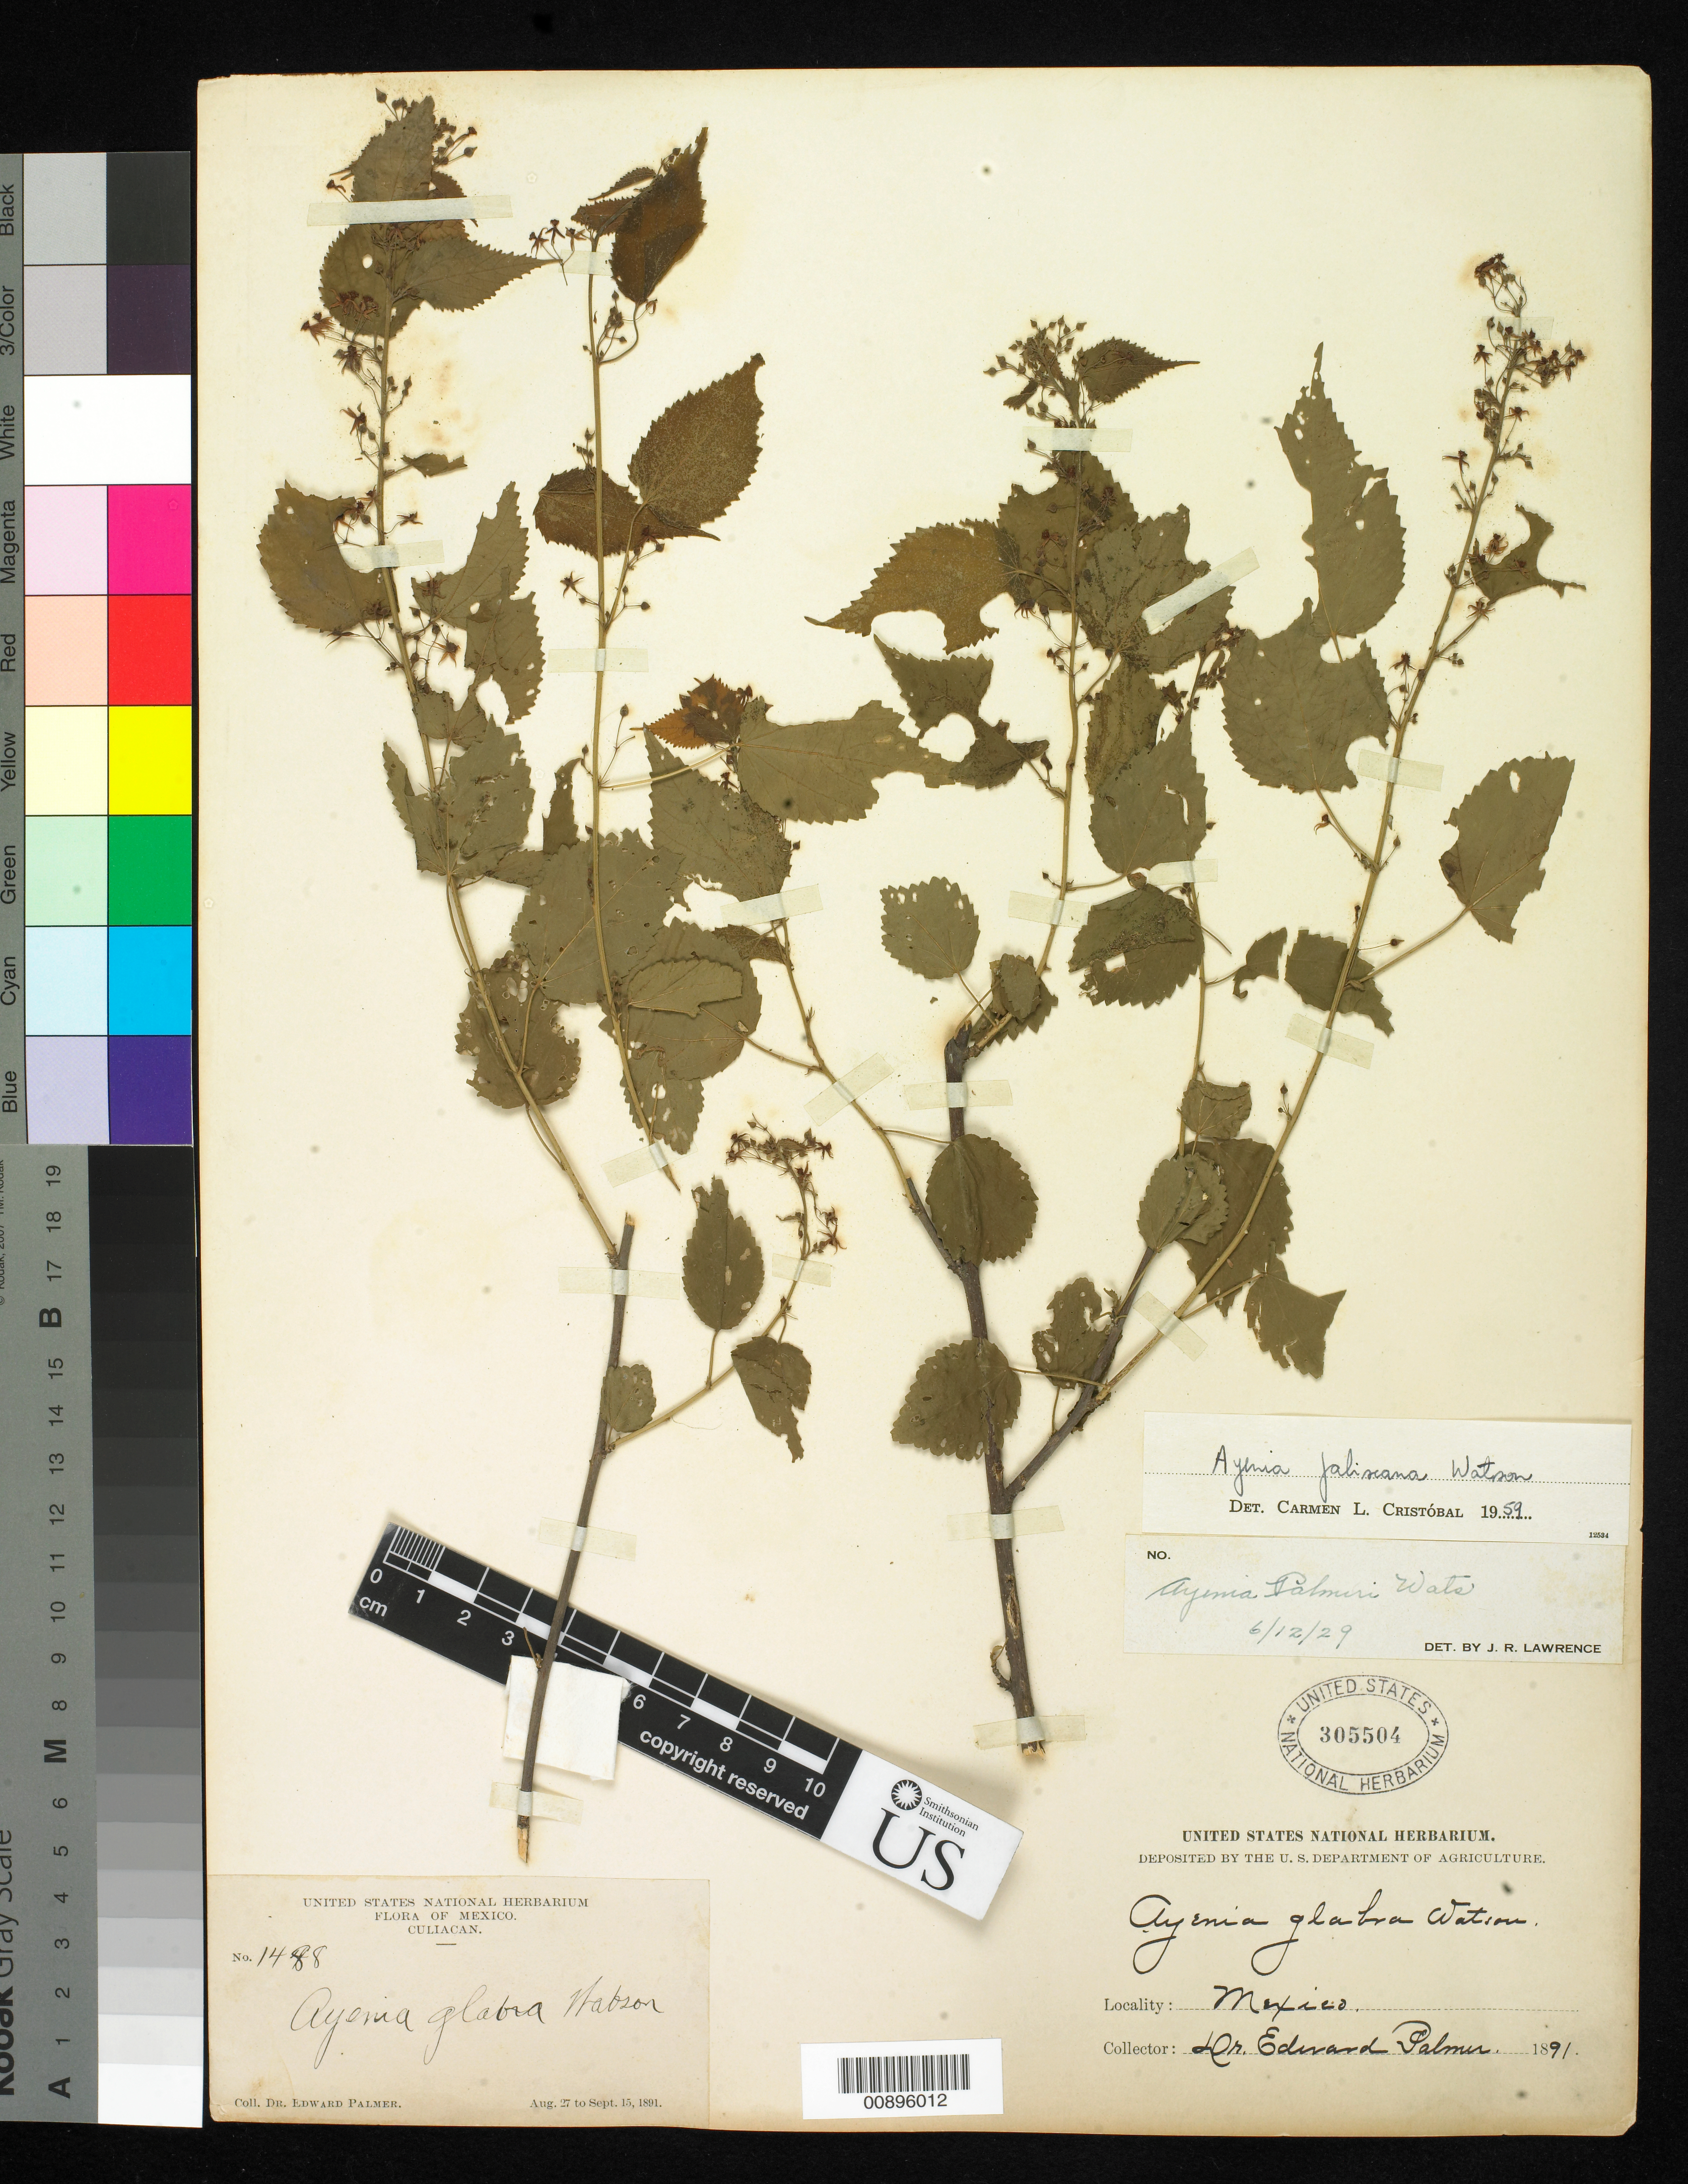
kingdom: Plantae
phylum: Tracheophyta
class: Magnoliopsida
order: Malvales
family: Malvaceae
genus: Ayenia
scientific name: Ayenia jaliscana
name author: S. Watson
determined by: (CTES) Instituto de Botanica del Nordeste - Facultad de Ciencias Agrarias - Herbario "Dra. Carmen L. Cristobal" (ARGENTINA)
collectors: E. Palmer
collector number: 1488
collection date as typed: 27 Aug 1891 to 15 Sep 1891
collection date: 1891-08-27/1891-09-15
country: Mexico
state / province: Sinaloa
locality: Culiacan, Sinaloa.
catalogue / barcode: US 305504